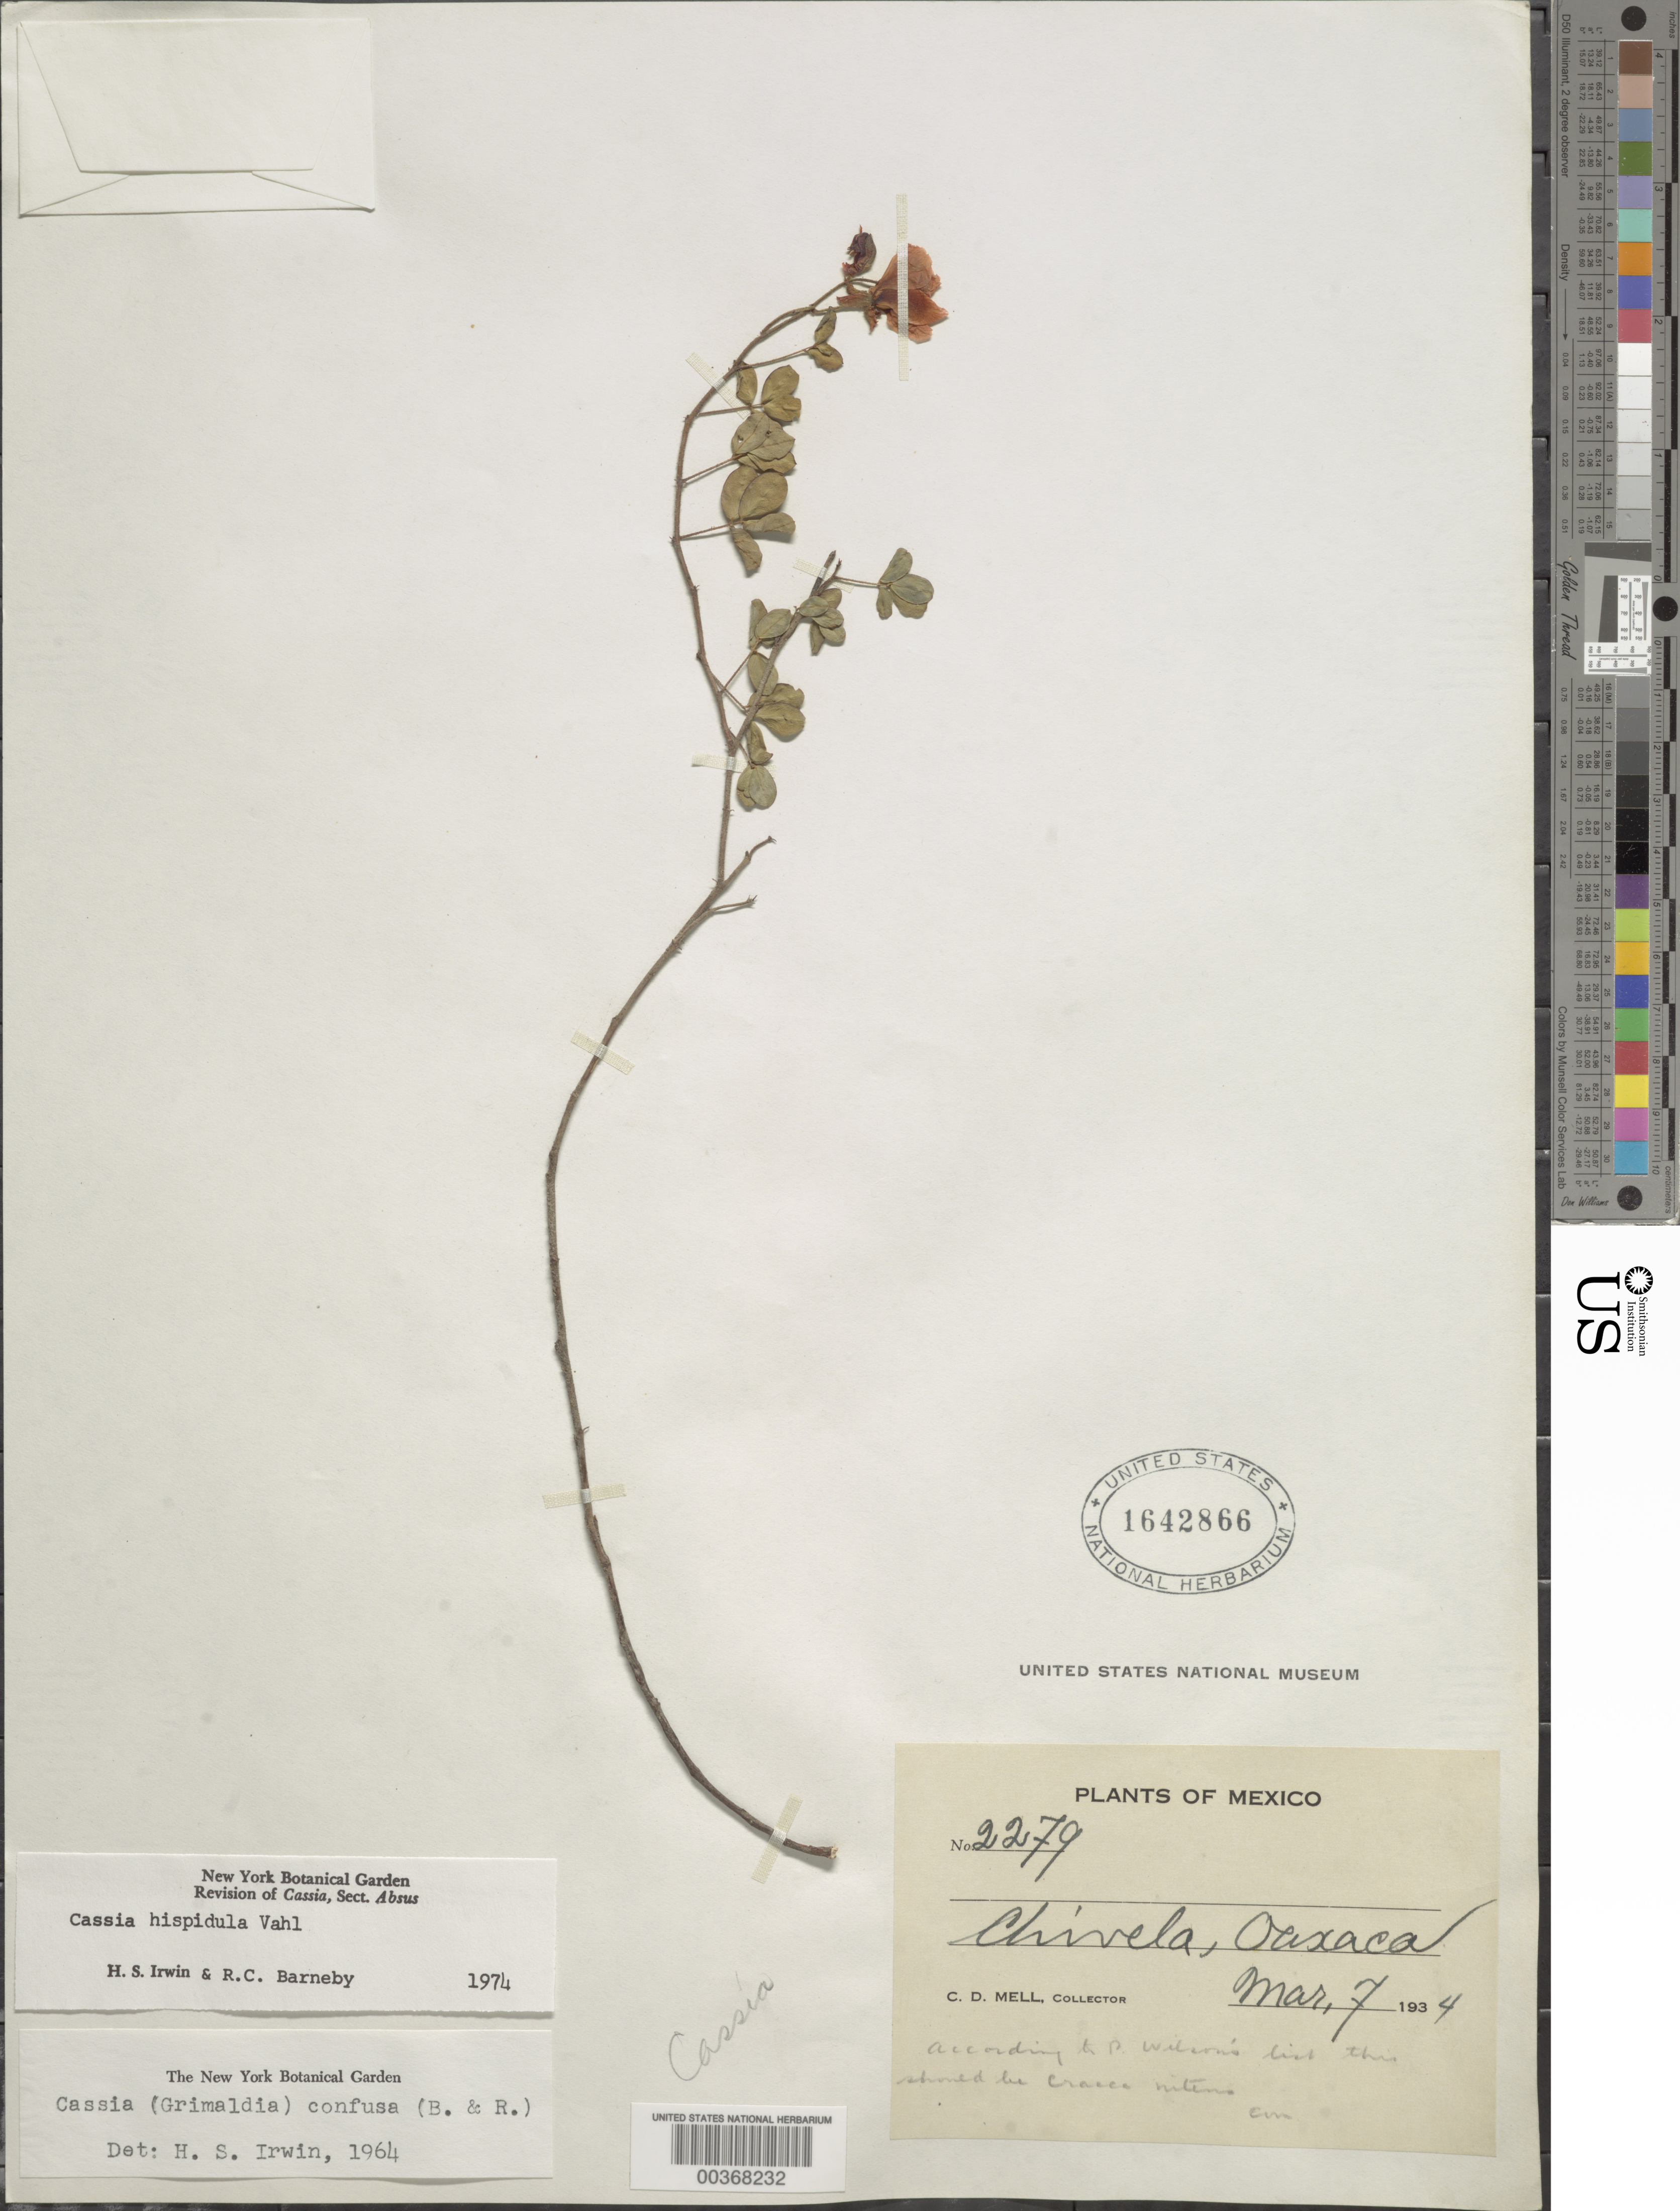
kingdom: Plantae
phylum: Tracheophyta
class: Magnoliopsida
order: Fabales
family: Fabaceae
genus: Chamaecrista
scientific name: Chamaecrista hispidula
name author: (Vahl) H.S. Irwin & Barneby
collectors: C. D. Mell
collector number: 2279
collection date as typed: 07 Mar 1934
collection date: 1934-03-07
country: Mexico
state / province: Oaxaca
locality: Chivela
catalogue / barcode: US 1642866